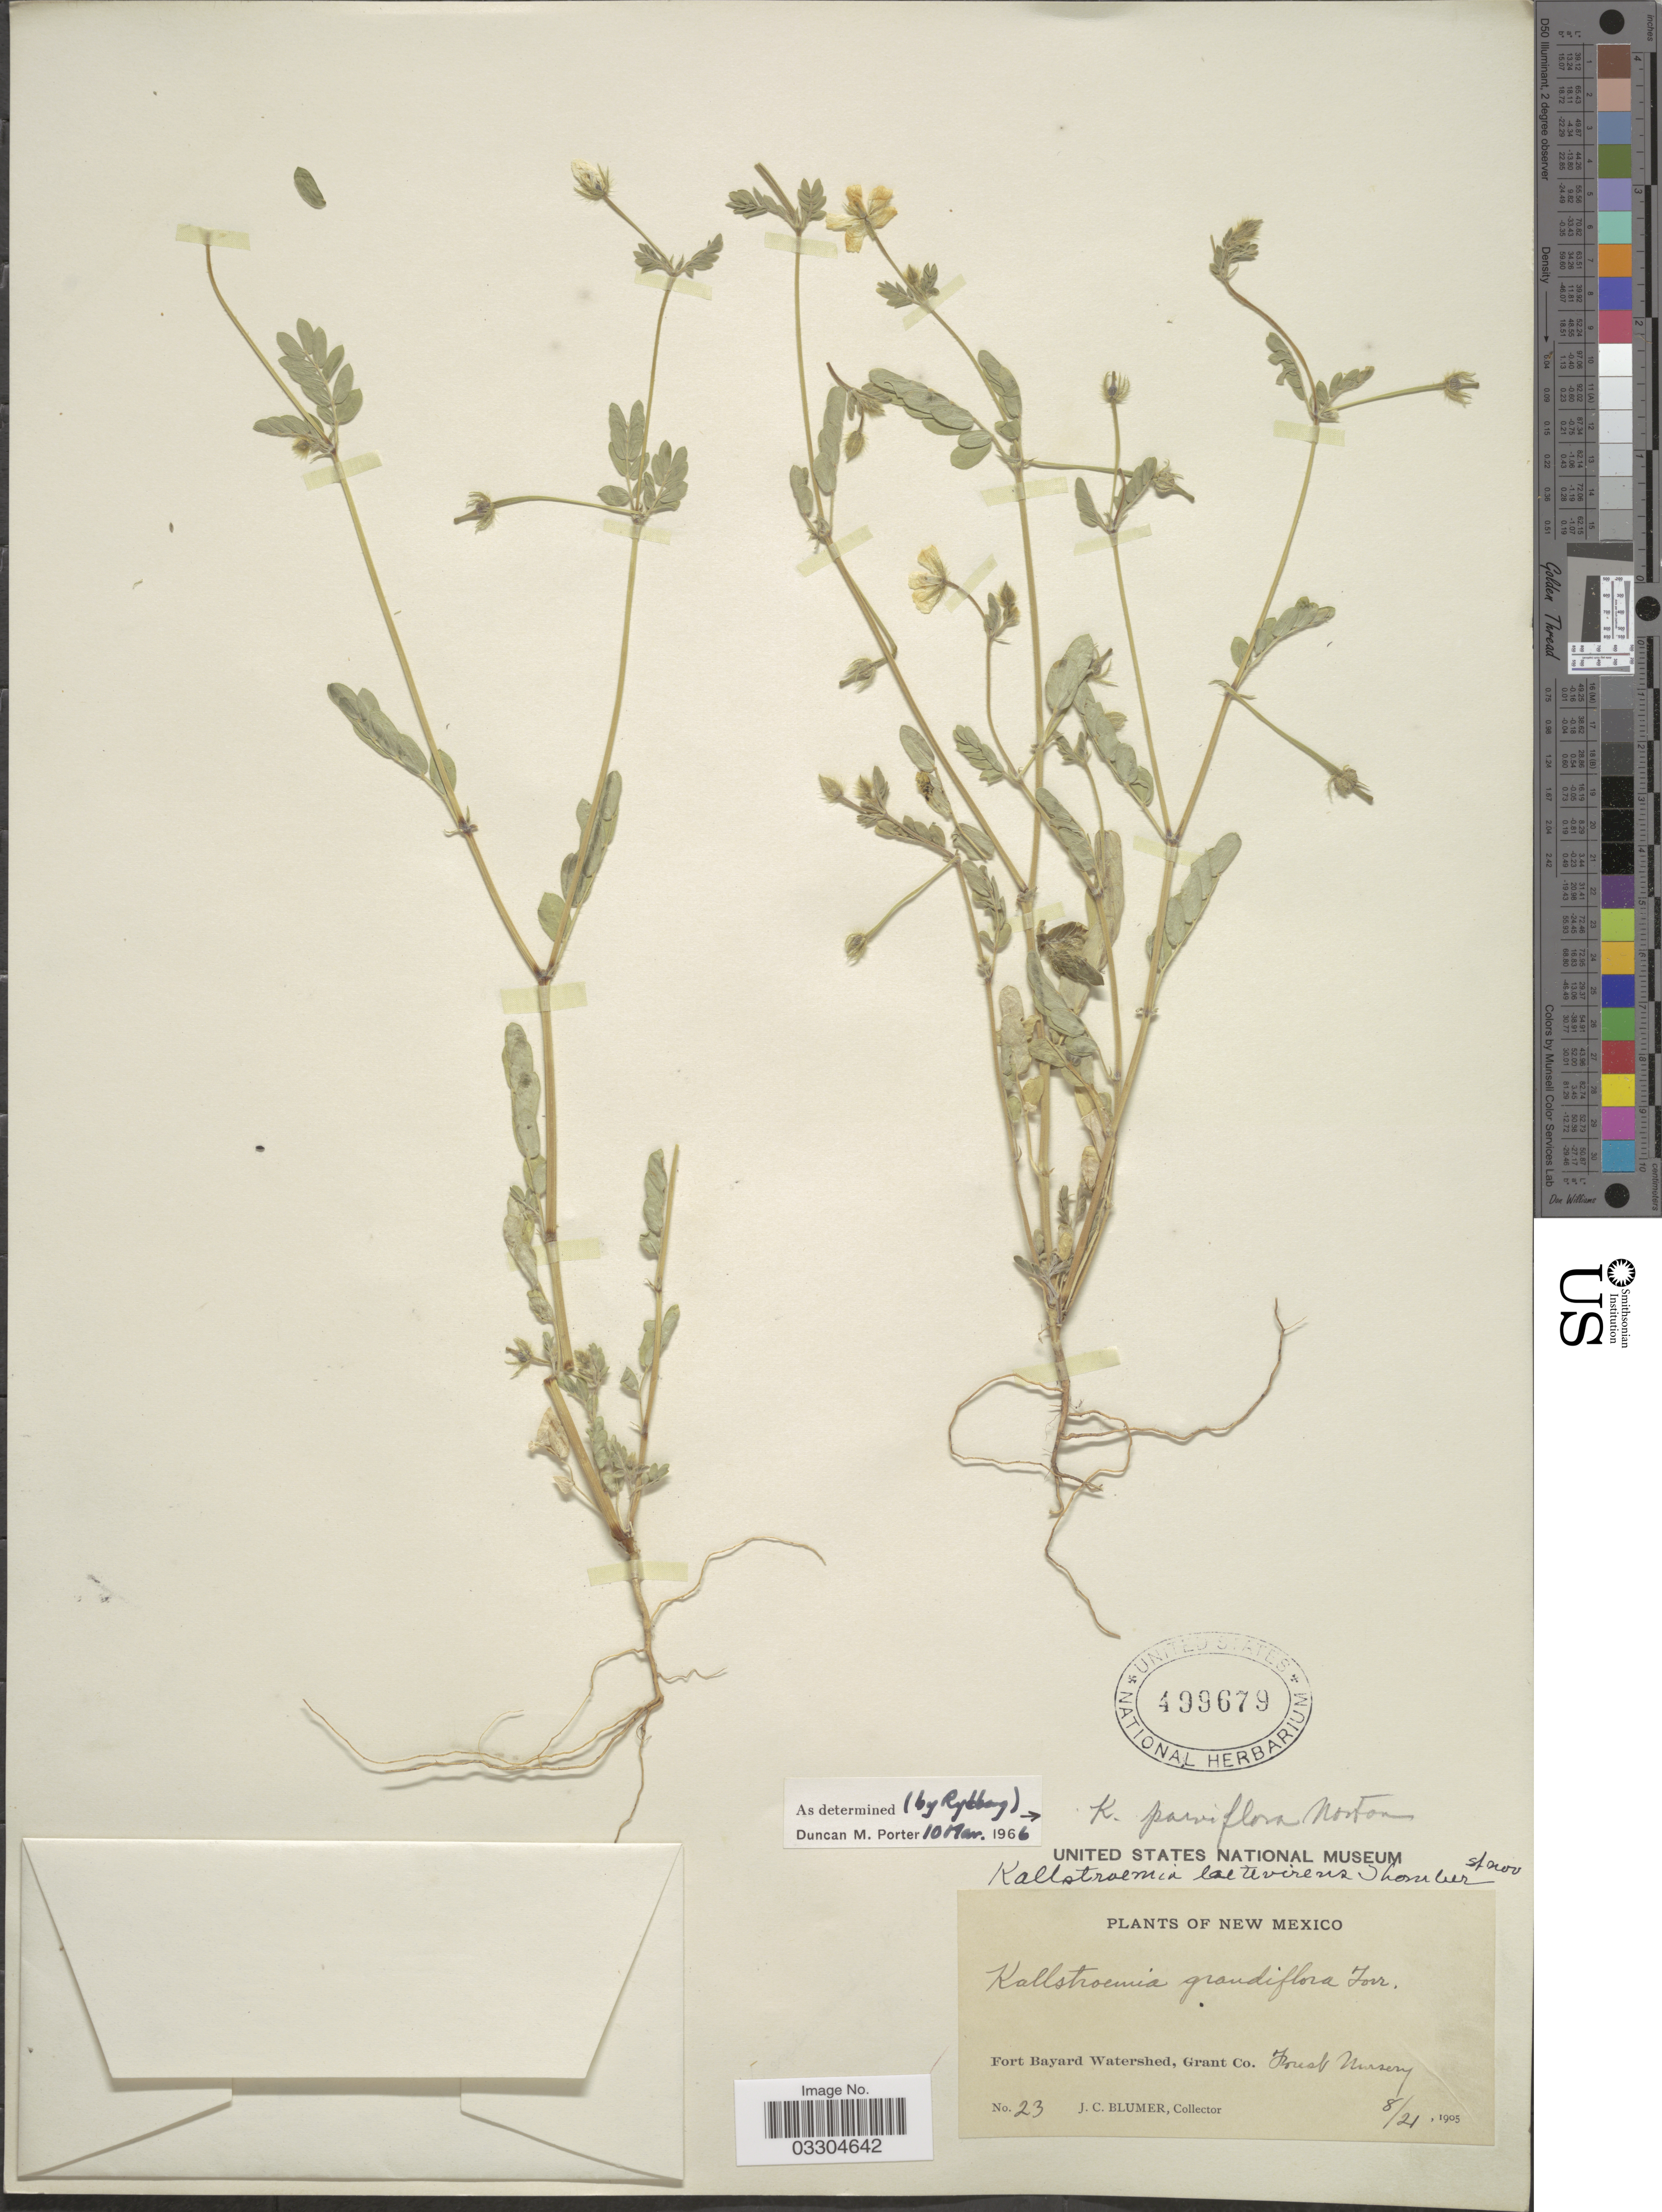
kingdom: Plantae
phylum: Tracheophyta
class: Magnoliopsida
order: Zygophyllales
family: Zygophyllaceae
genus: Kallstroemia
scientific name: Kallstroemia parviflora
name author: Norton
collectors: J. C. Blumer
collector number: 23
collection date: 1905-08-21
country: United States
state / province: New Mexico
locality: Forty Bayard Watershed, Grant Co. Forest Nursery.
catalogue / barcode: US 499679